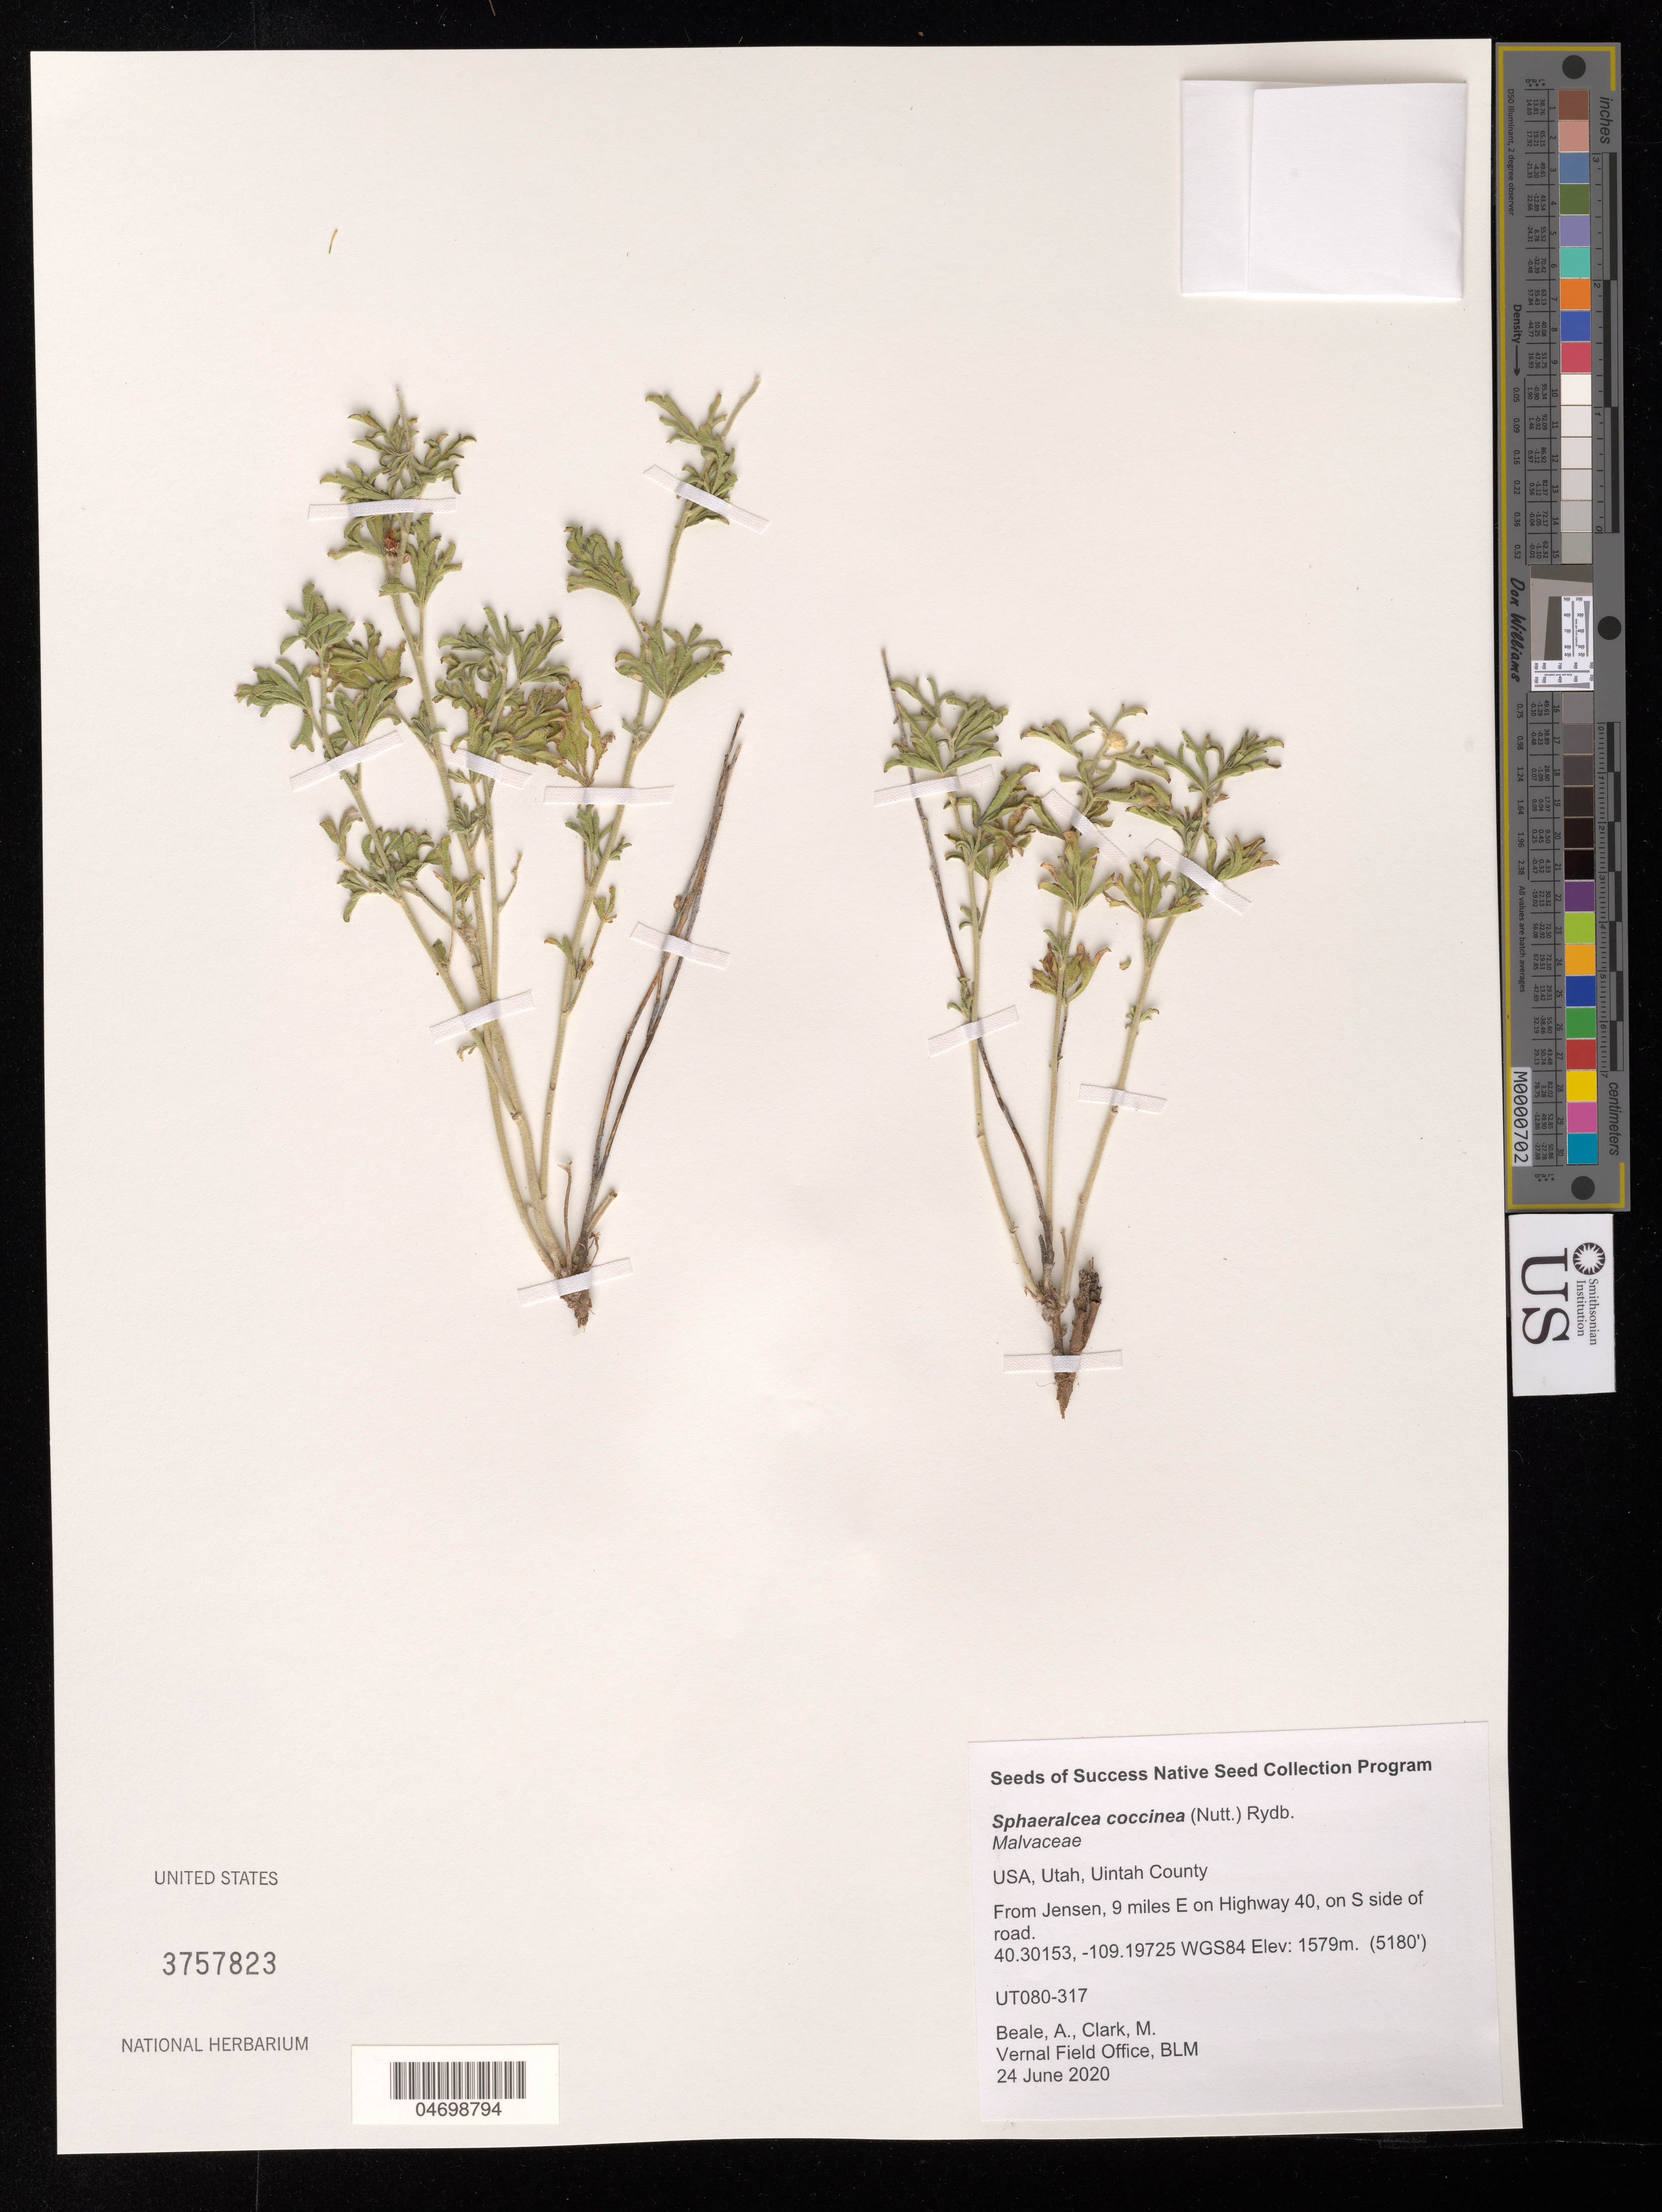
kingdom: Plantae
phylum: Tracheophyta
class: Magnoliopsida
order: Malvales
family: Malvaceae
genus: Sphaeralcea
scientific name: Sphaeralcea coccinea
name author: (Nutt.) Rydb.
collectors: A. Beale & M. Clark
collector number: UT080-317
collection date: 2020-06-24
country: United States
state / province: Utah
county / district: Uintah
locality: From Jensen, 9 mi. E on Hwy 40, on S side of road.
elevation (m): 1579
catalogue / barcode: US 3757823